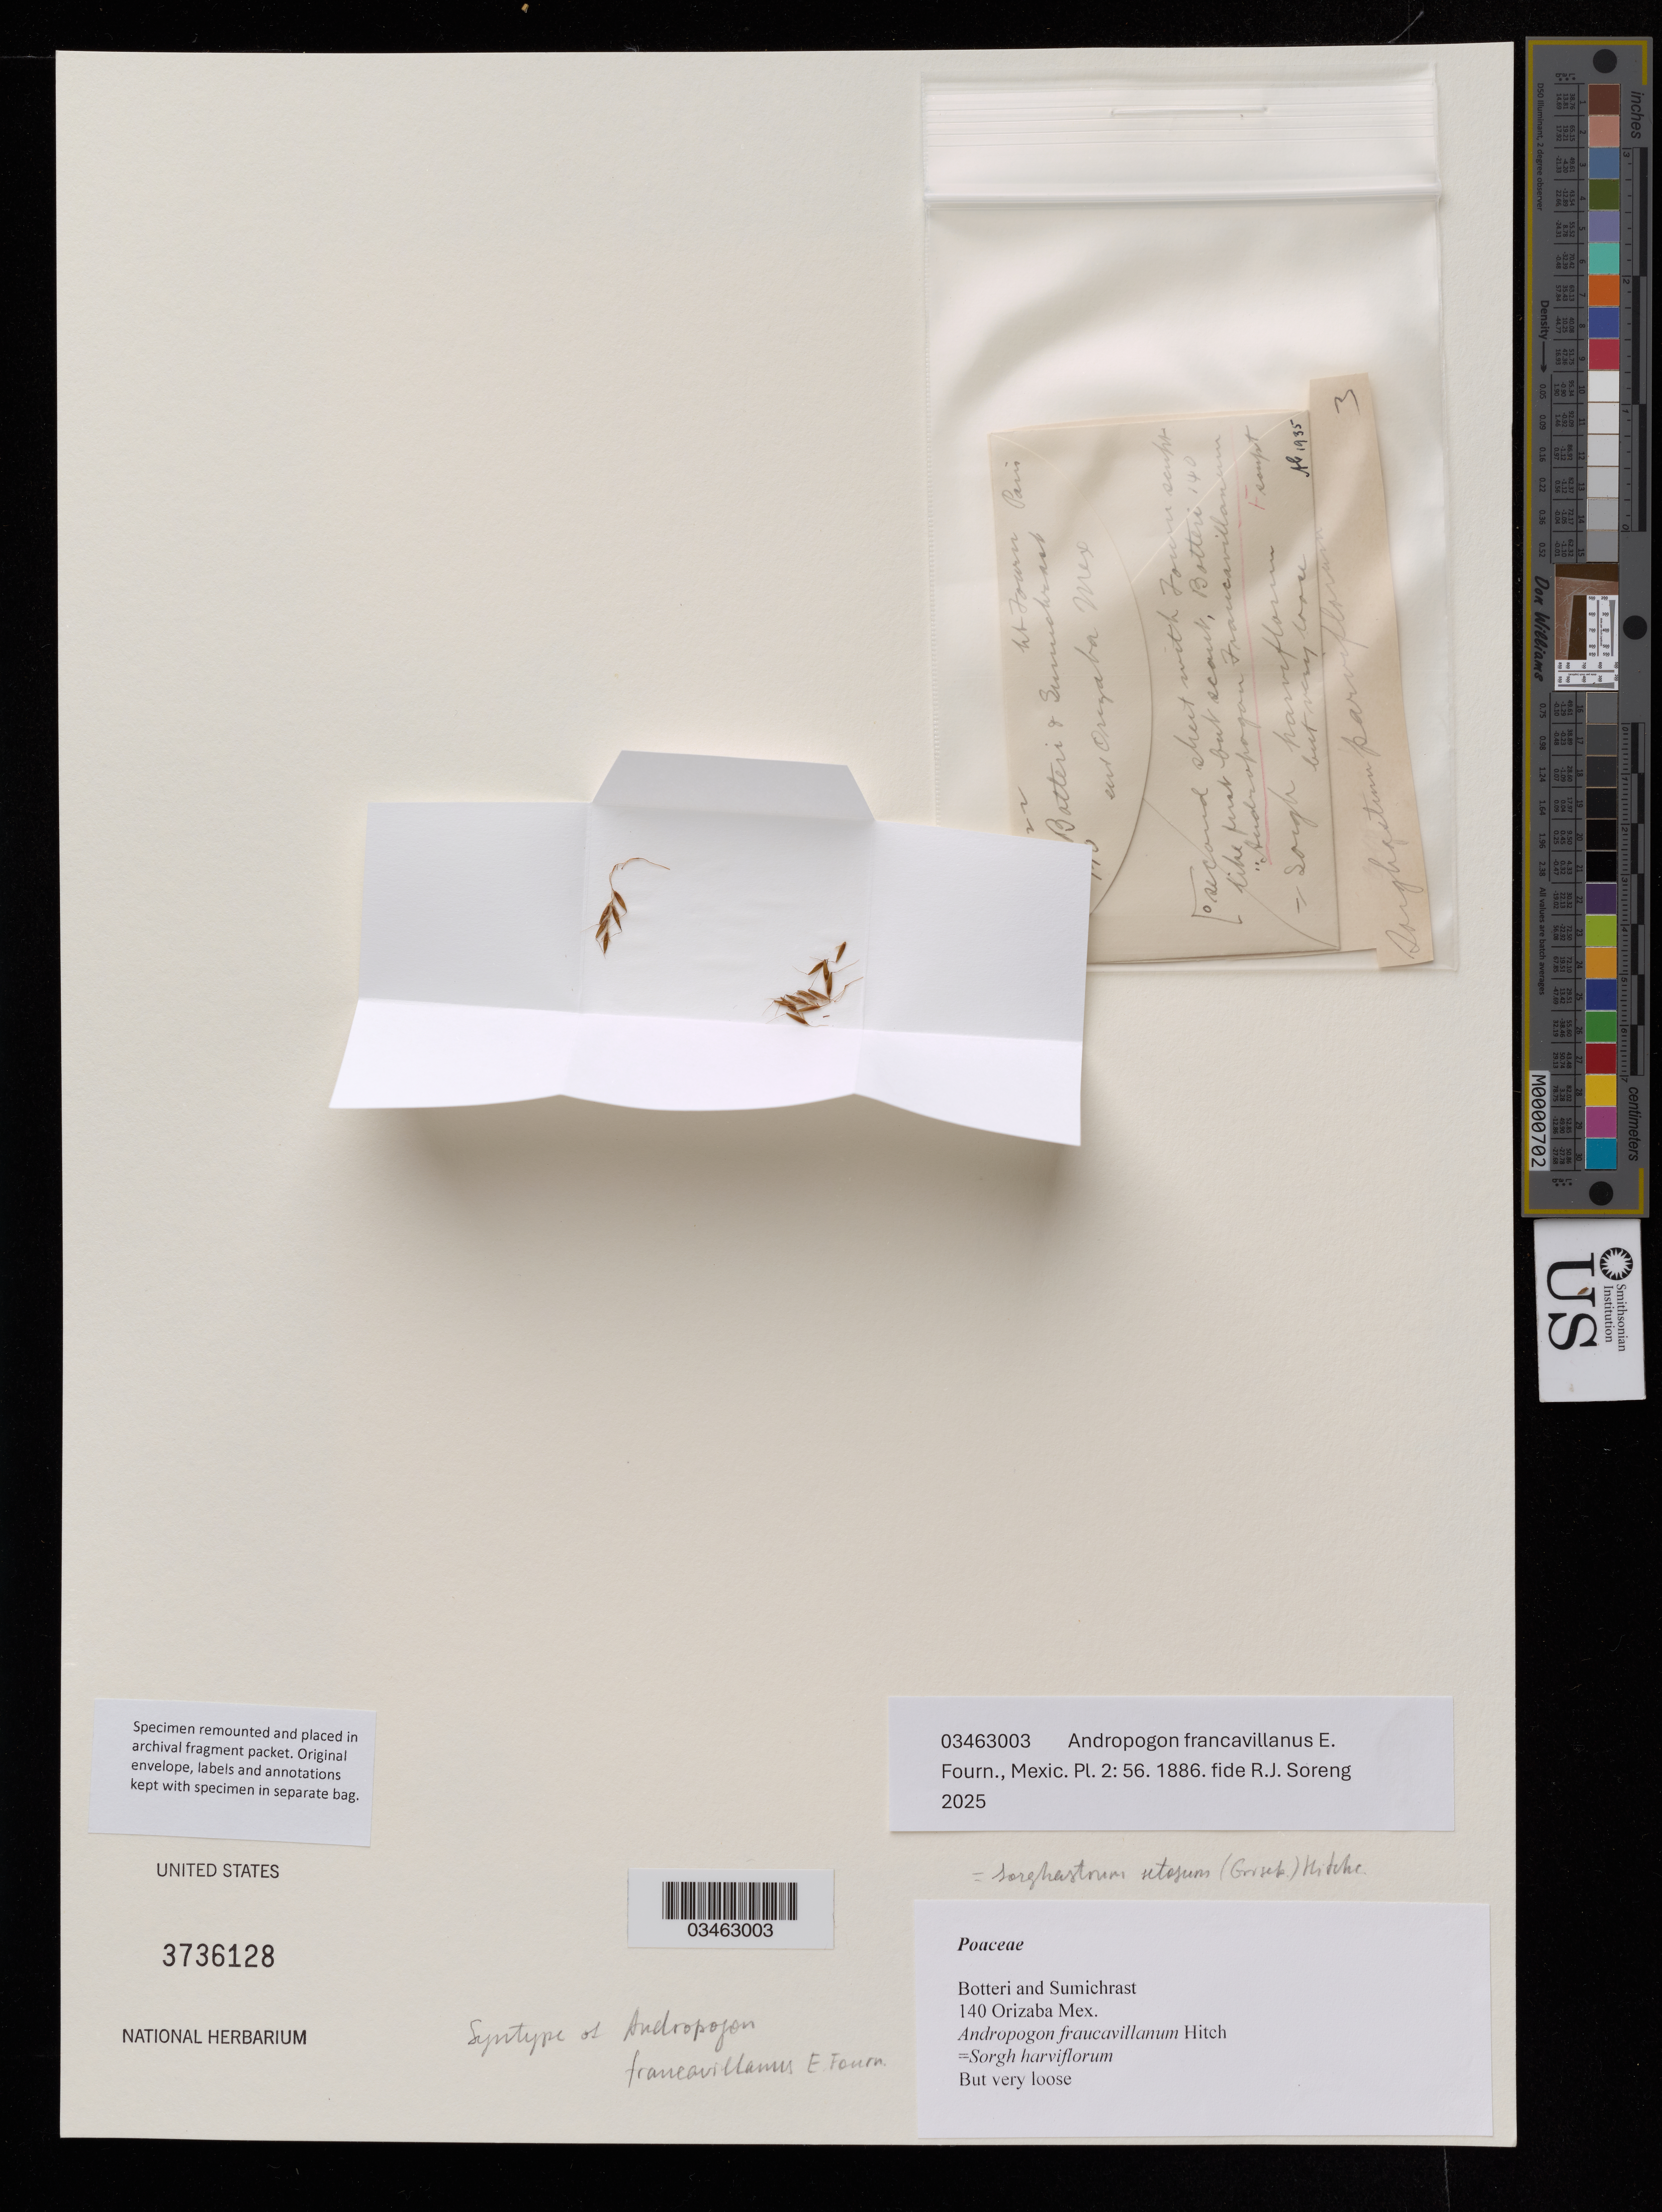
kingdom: Plantae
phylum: Tracheophyta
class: Liliopsida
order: Poales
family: Poaceae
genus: Andropogon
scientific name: Andropogon francavillanus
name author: E. Fourn.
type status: Syntype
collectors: -. Botteri & -- Sumichrast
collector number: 140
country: Mexico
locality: Orizaba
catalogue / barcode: US 3736128